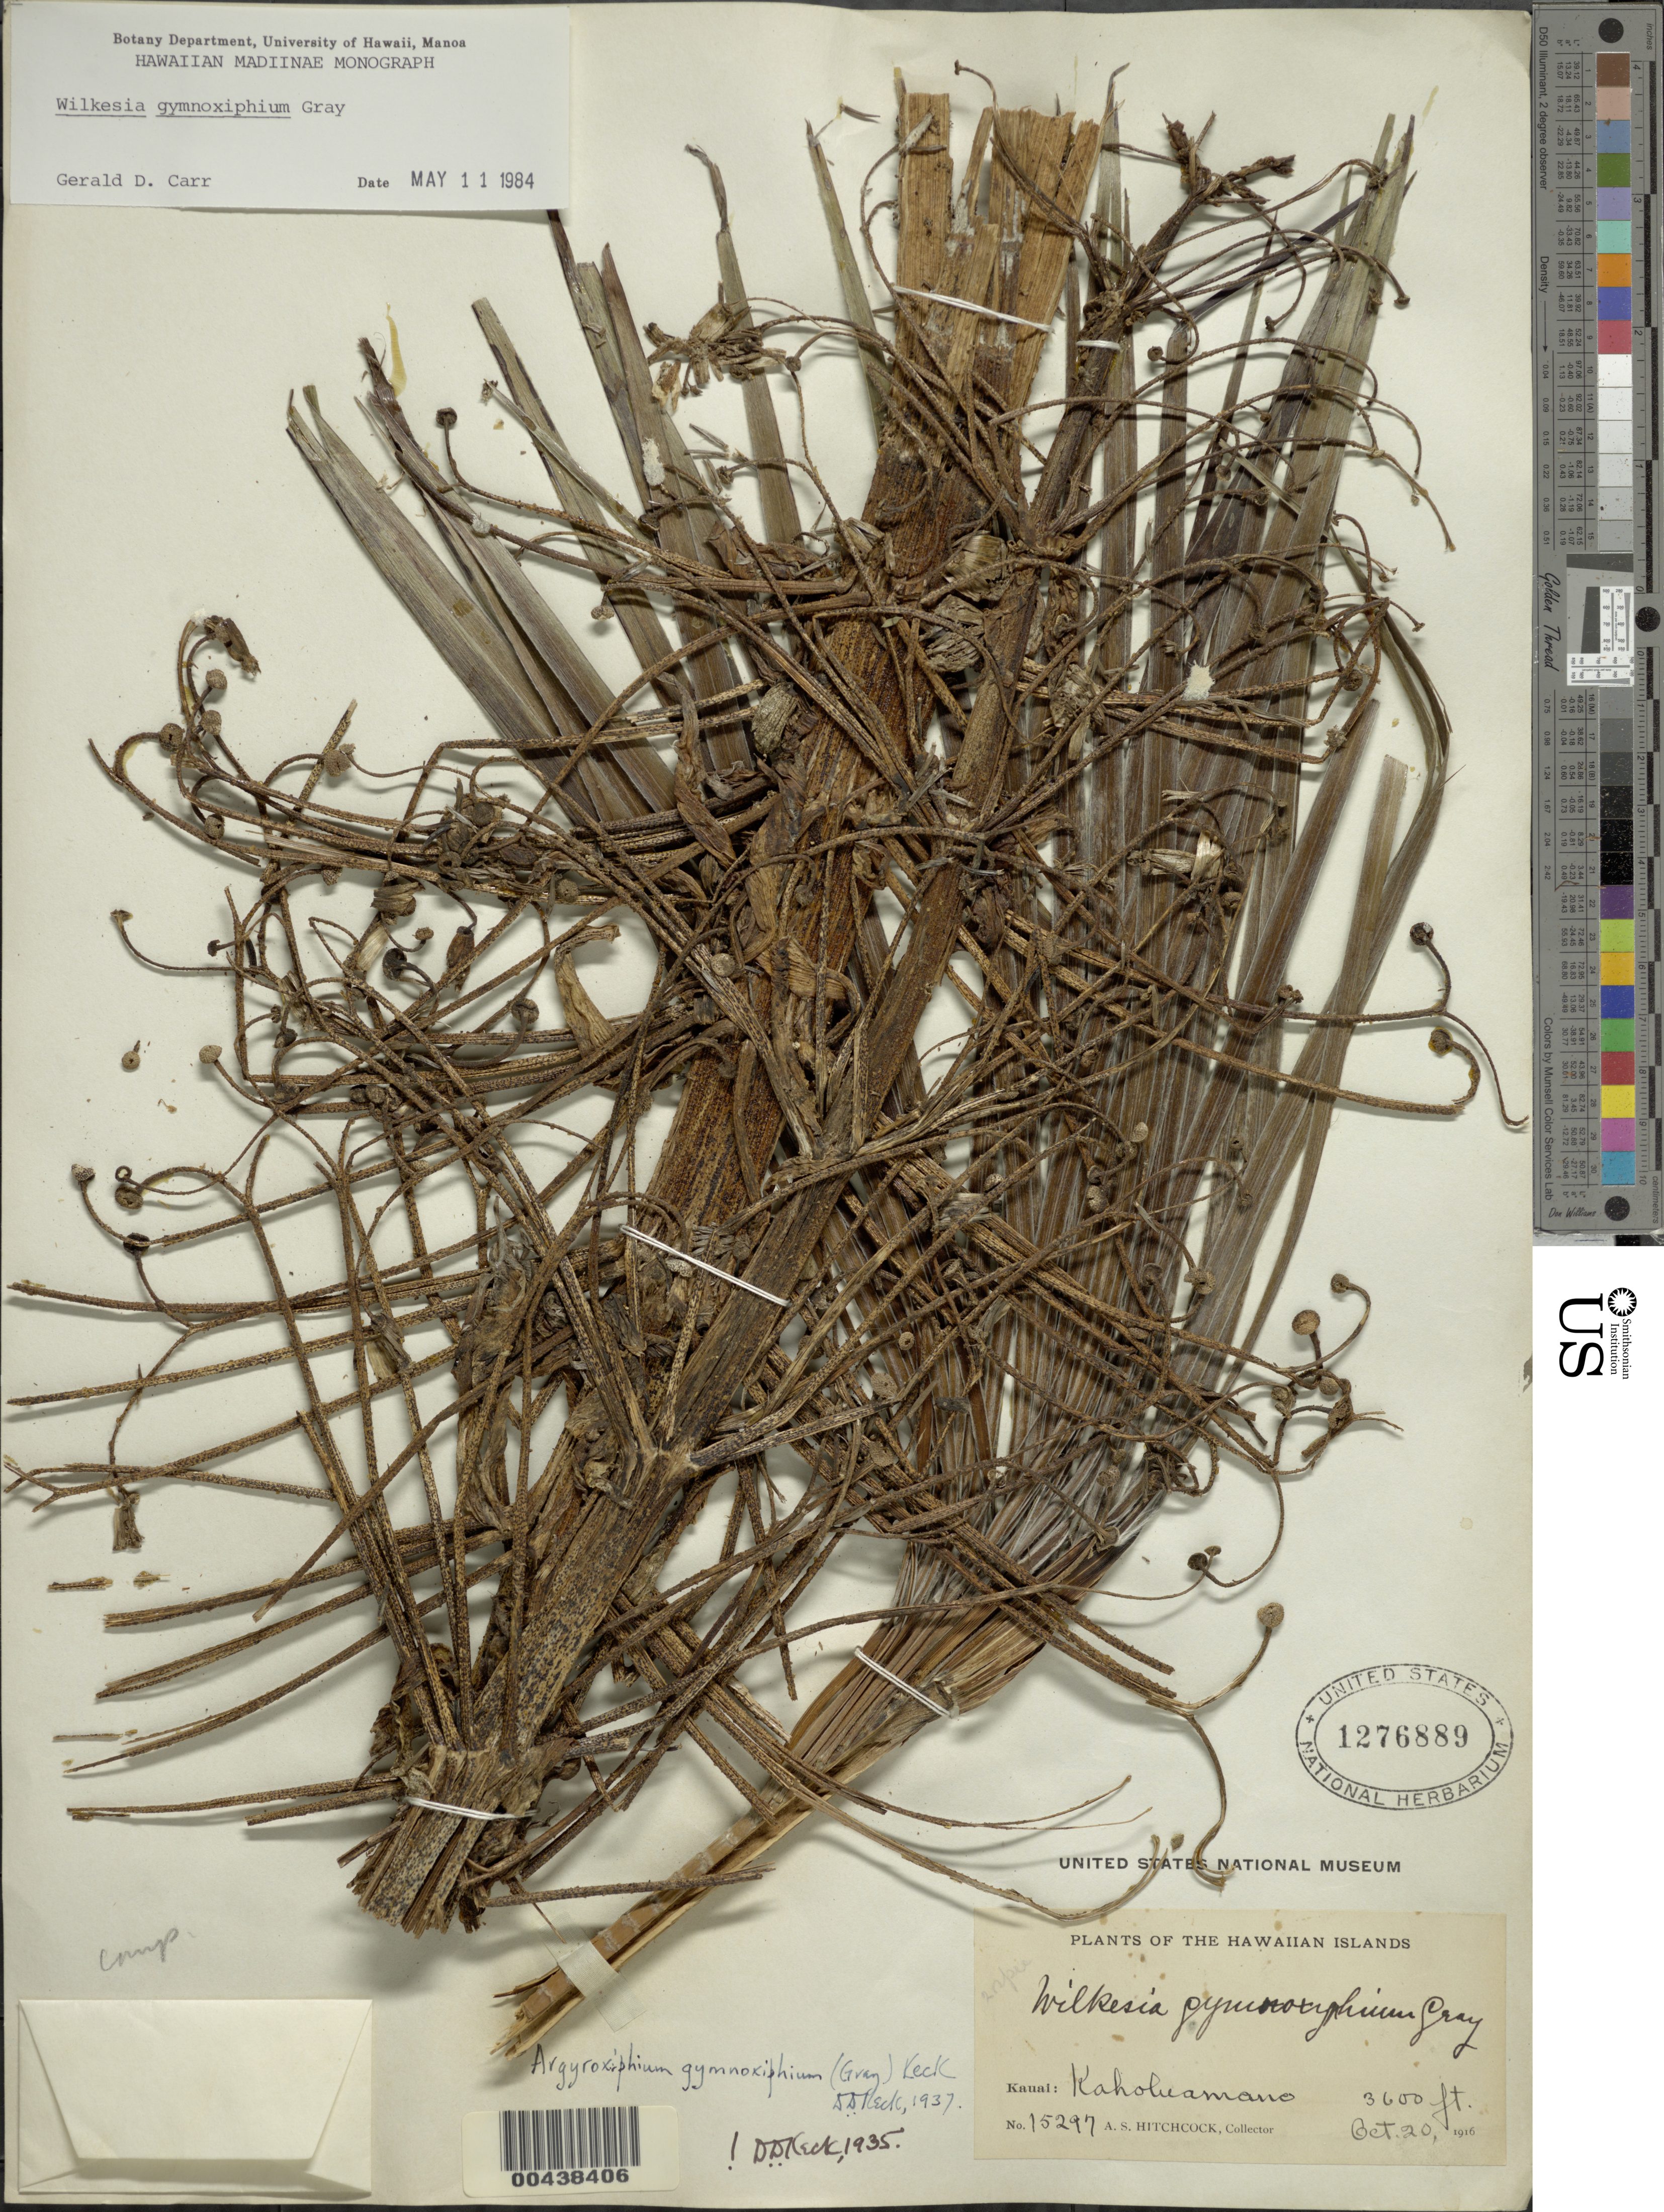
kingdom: Plantae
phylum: Tracheophyta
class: Magnoliopsida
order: Asterales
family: Asteraceae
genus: Wilkesia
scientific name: Wilkesia gymnoxiphium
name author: A. Gray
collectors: A. S. Hitchcock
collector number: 15297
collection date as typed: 20 Oct 1916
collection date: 1916-10-20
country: United States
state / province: Hawaii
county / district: Kauai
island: Kaua'i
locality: Kaholuamano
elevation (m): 1097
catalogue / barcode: US 1276889